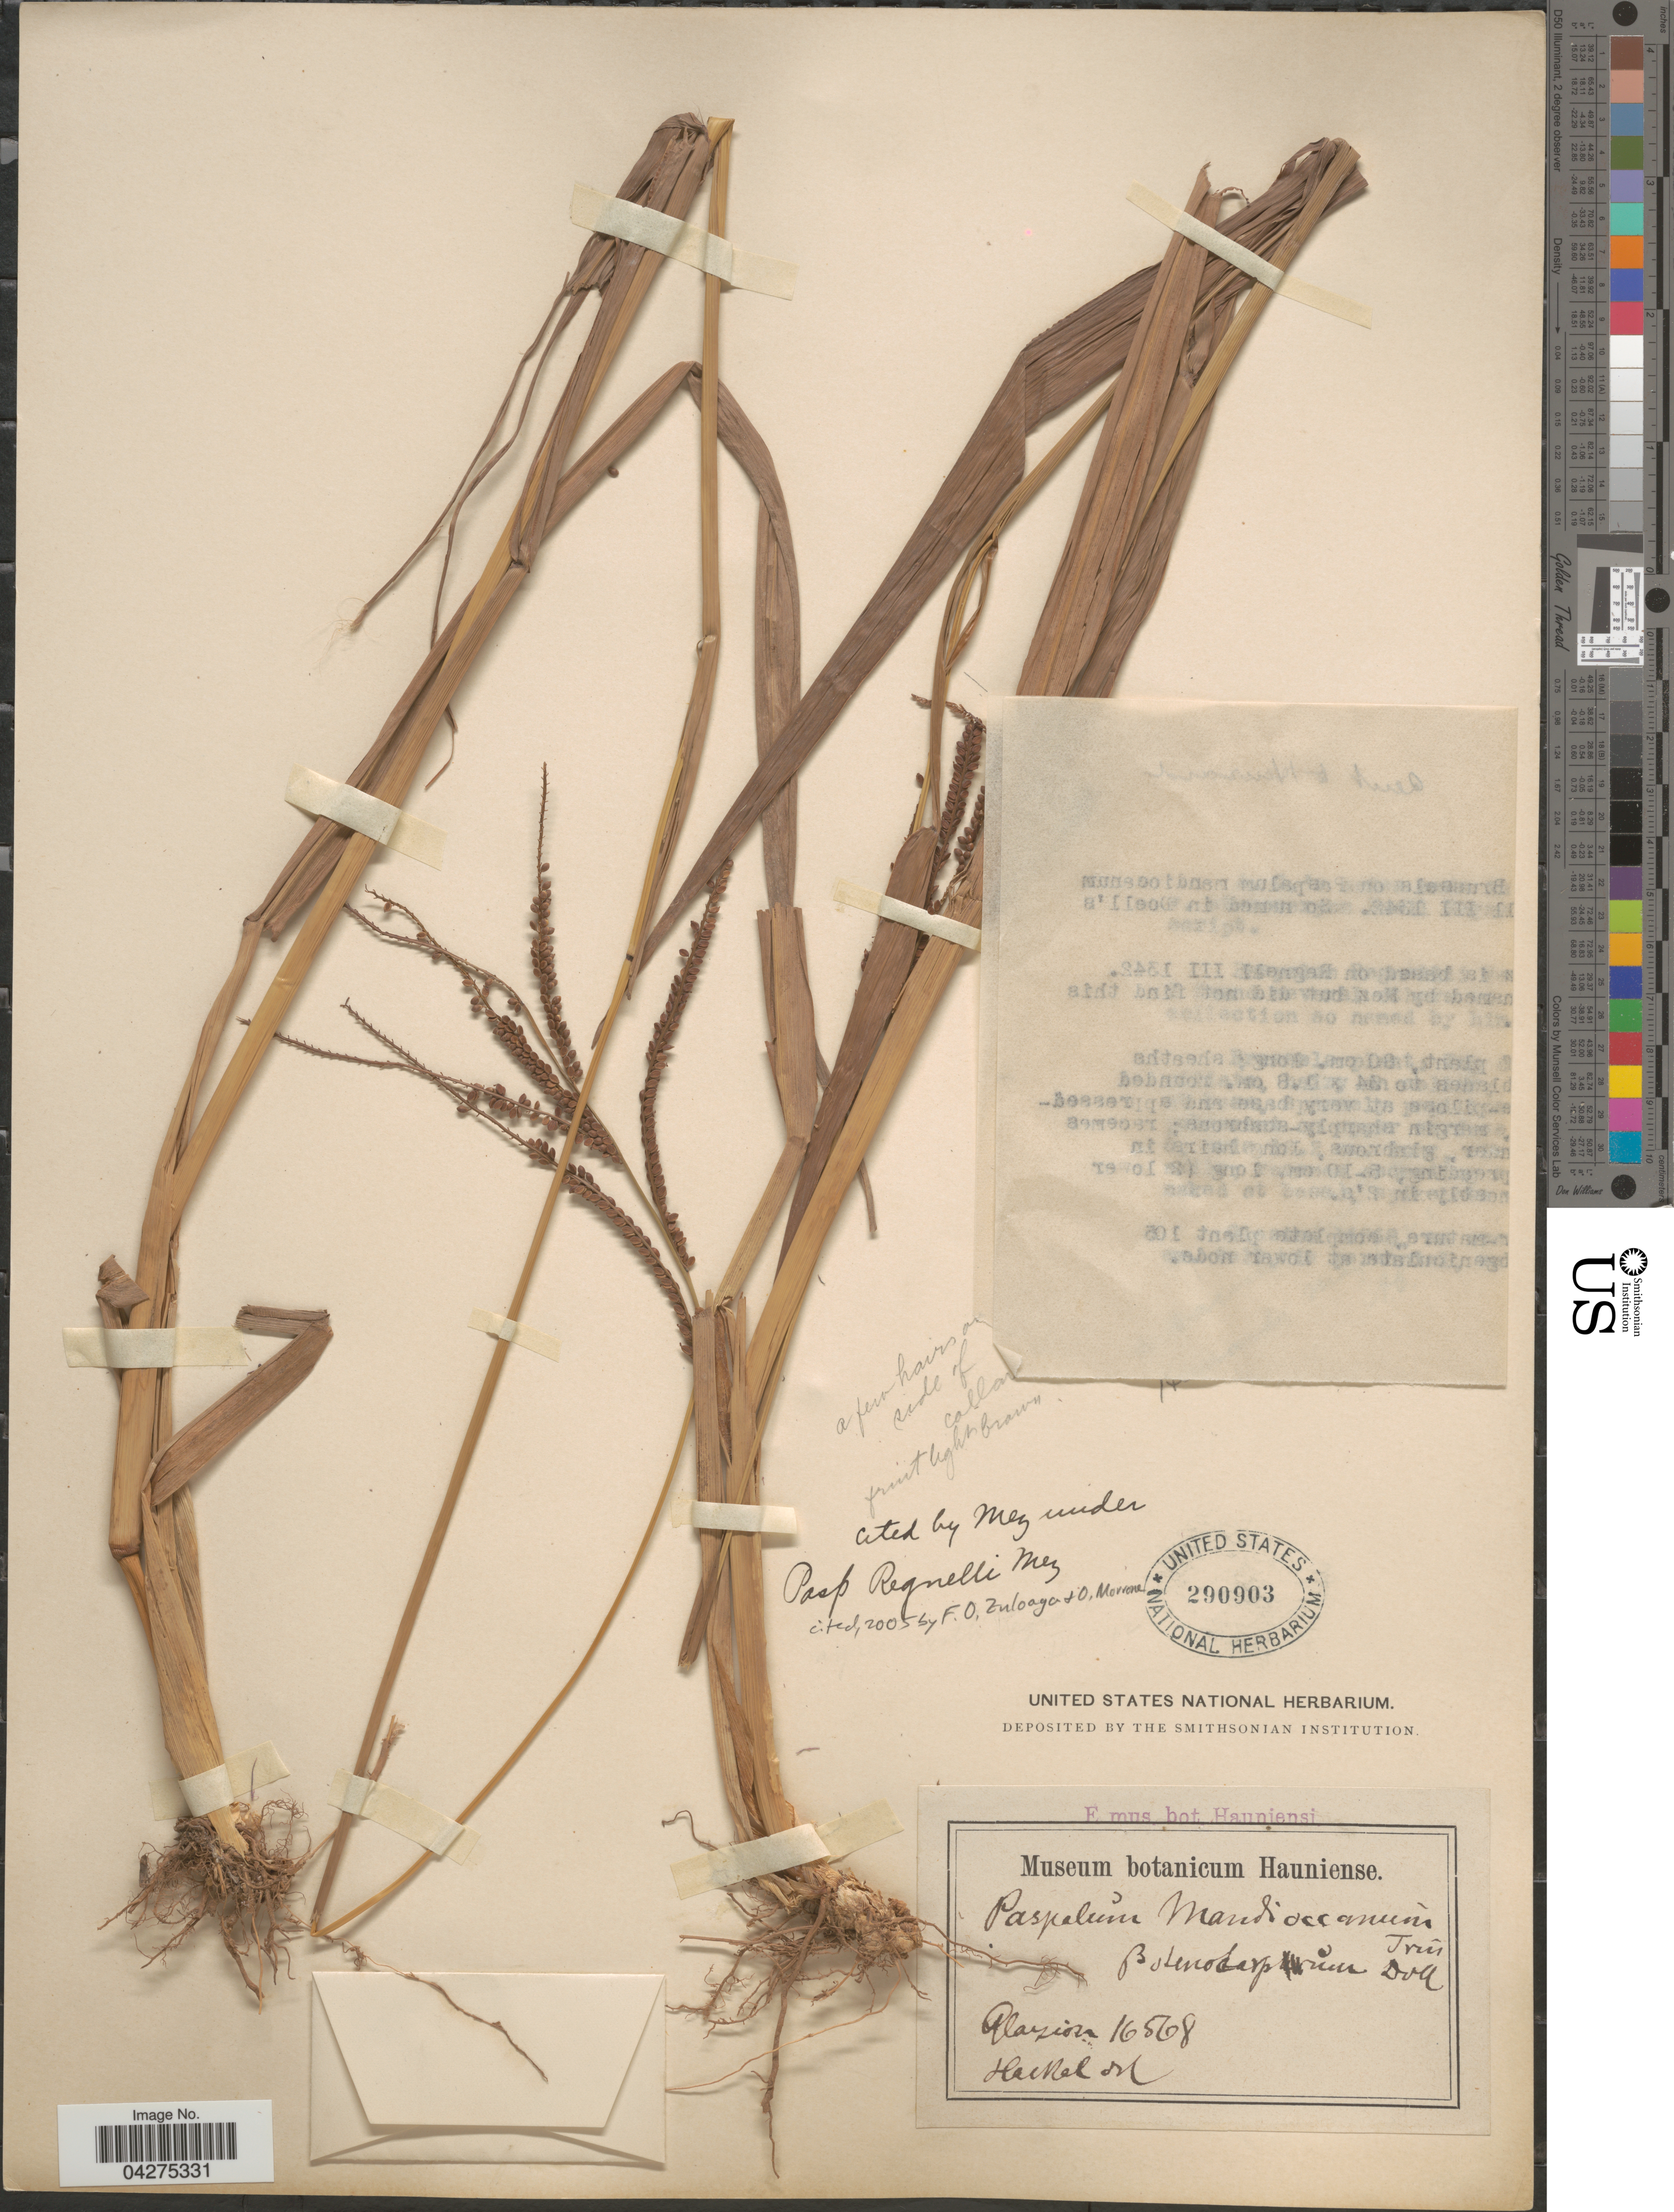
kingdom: Plantae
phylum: Tracheophyta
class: Liliopsida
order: Poales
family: Poaceae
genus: Paspalum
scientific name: Paspalum regnellii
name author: Mez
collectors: Glaziou, --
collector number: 16568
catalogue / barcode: US 290903